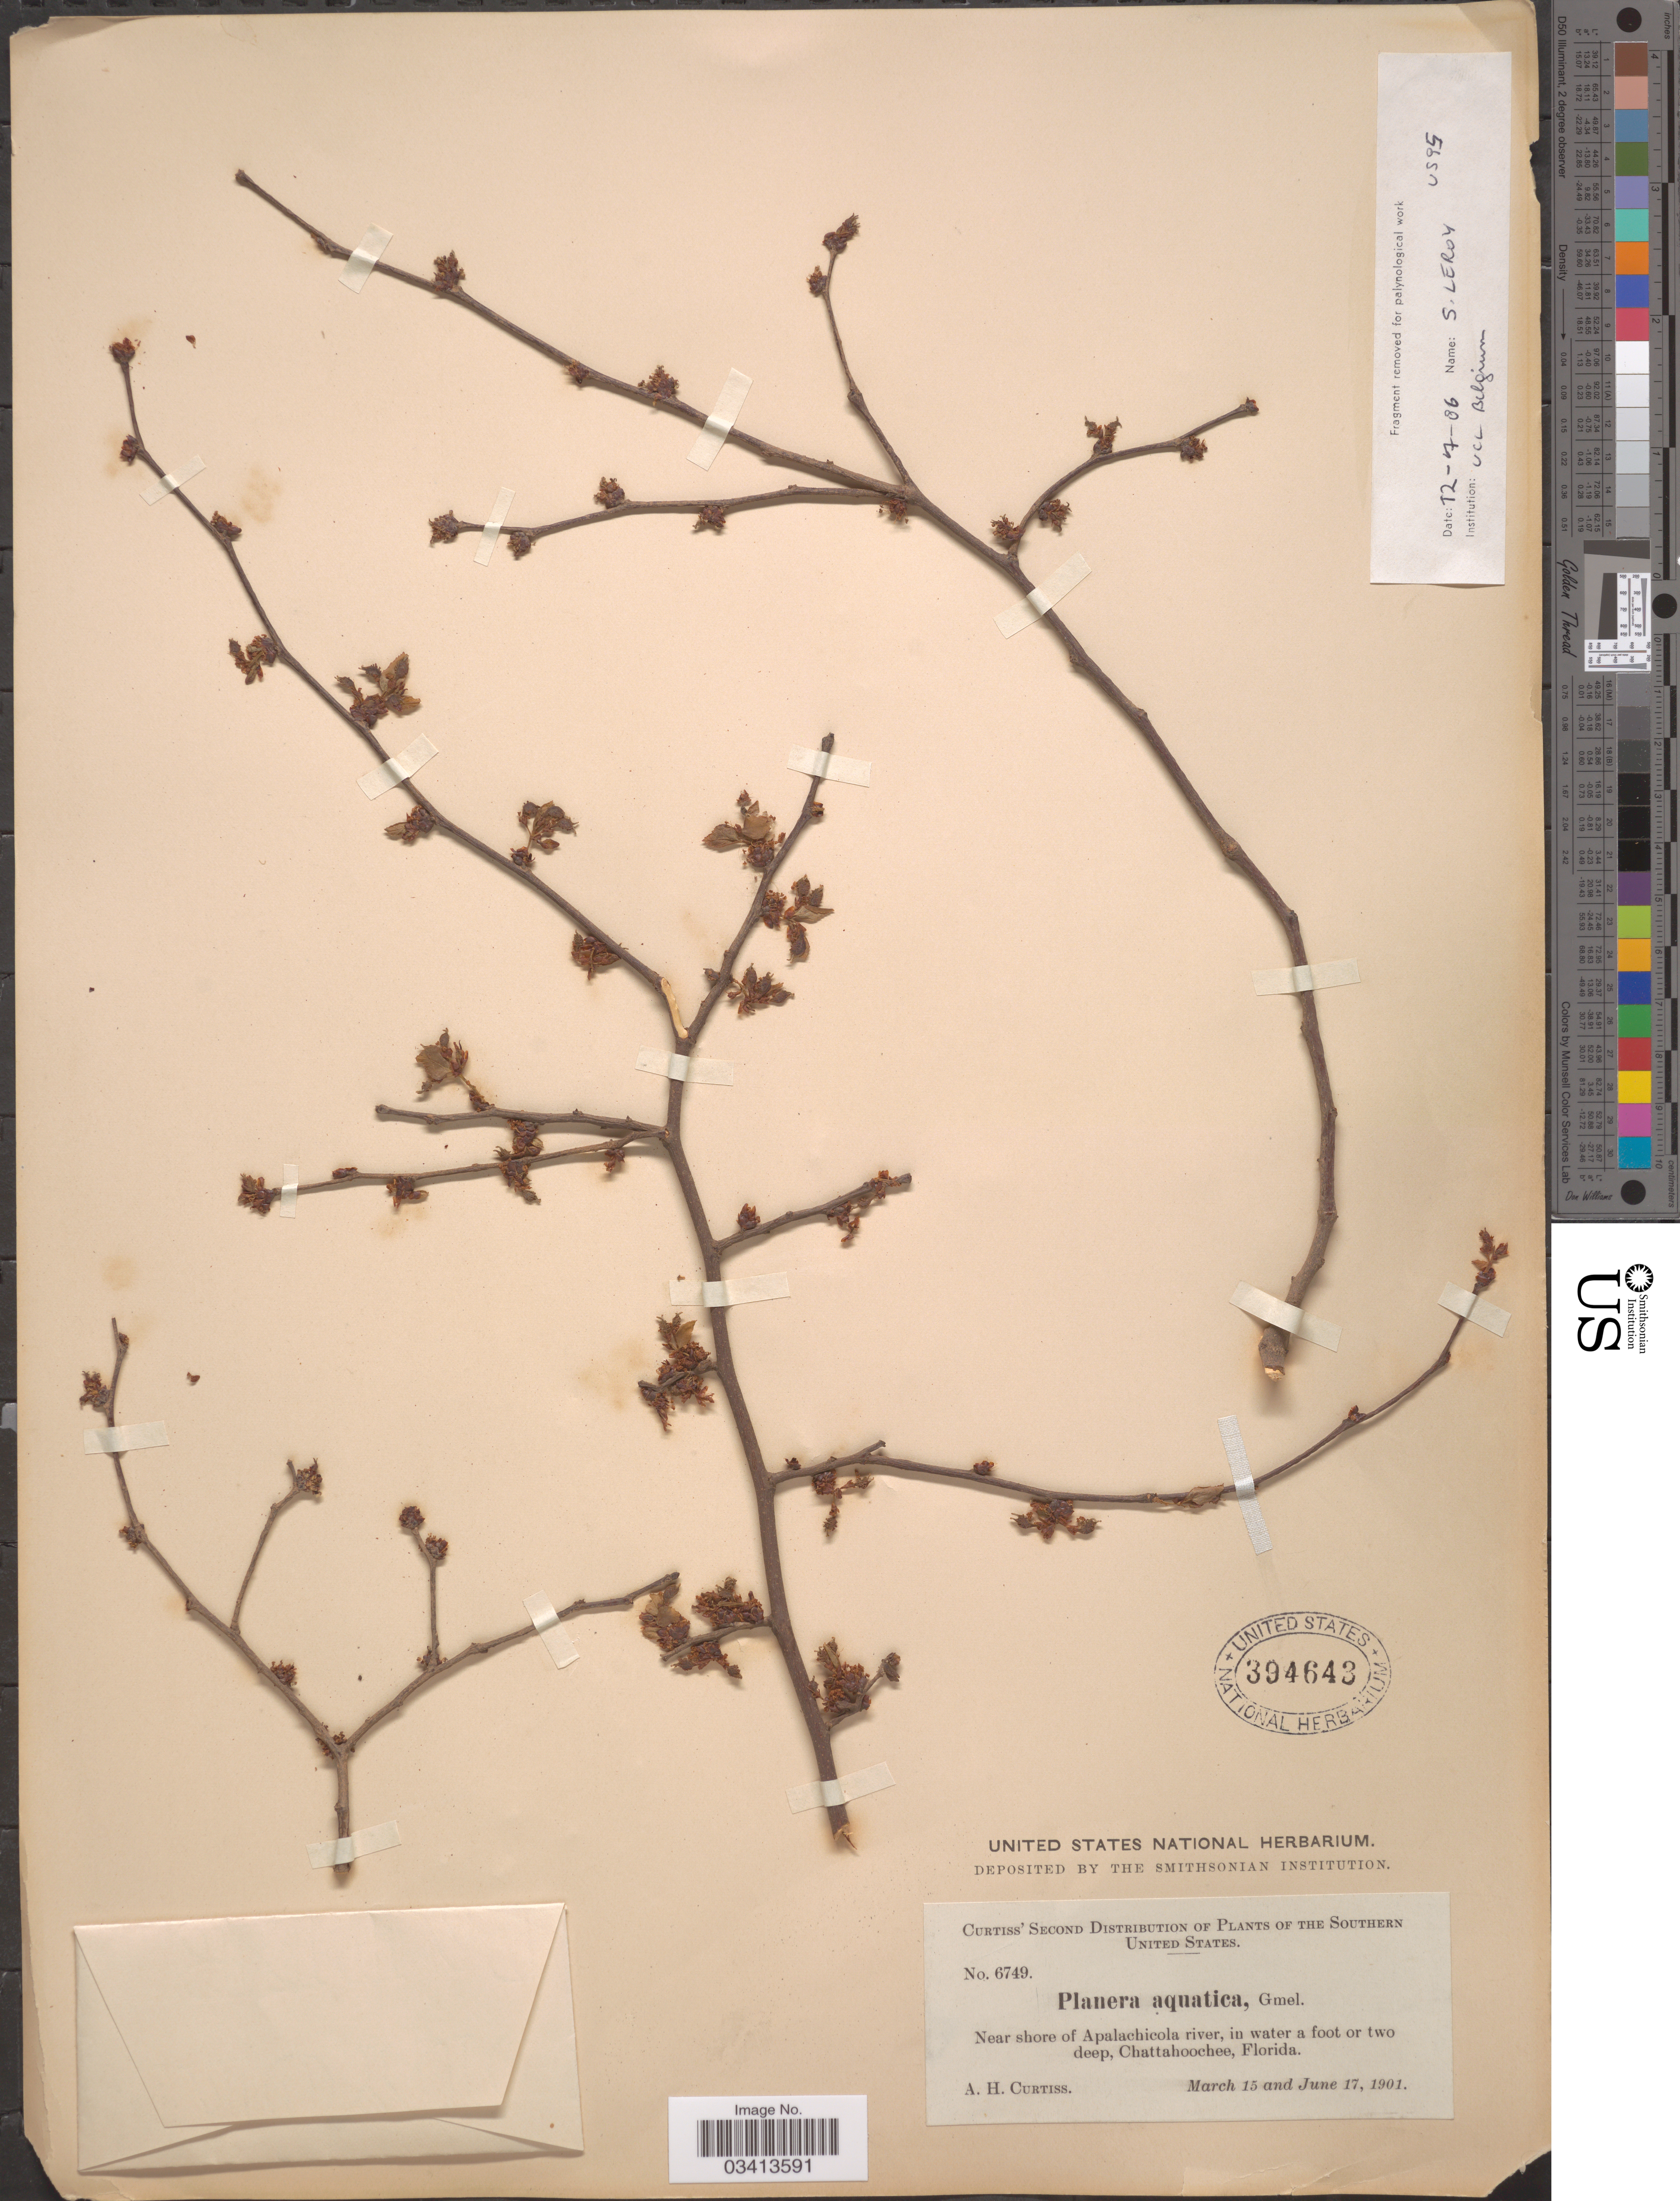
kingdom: Plantae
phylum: Tracheophyta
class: Magnoliopsida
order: Rosales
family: Ulmaceae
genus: Planera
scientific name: Planera aquatica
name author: J.F. Gmel.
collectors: A. H. Curtiss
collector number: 6749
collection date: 1901-03-15/1901-06-17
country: United States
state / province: Florida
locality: Southern United States. Near shore of Apalachicola river, in water a foot or two deep, Chattahoochee.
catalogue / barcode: US 394643